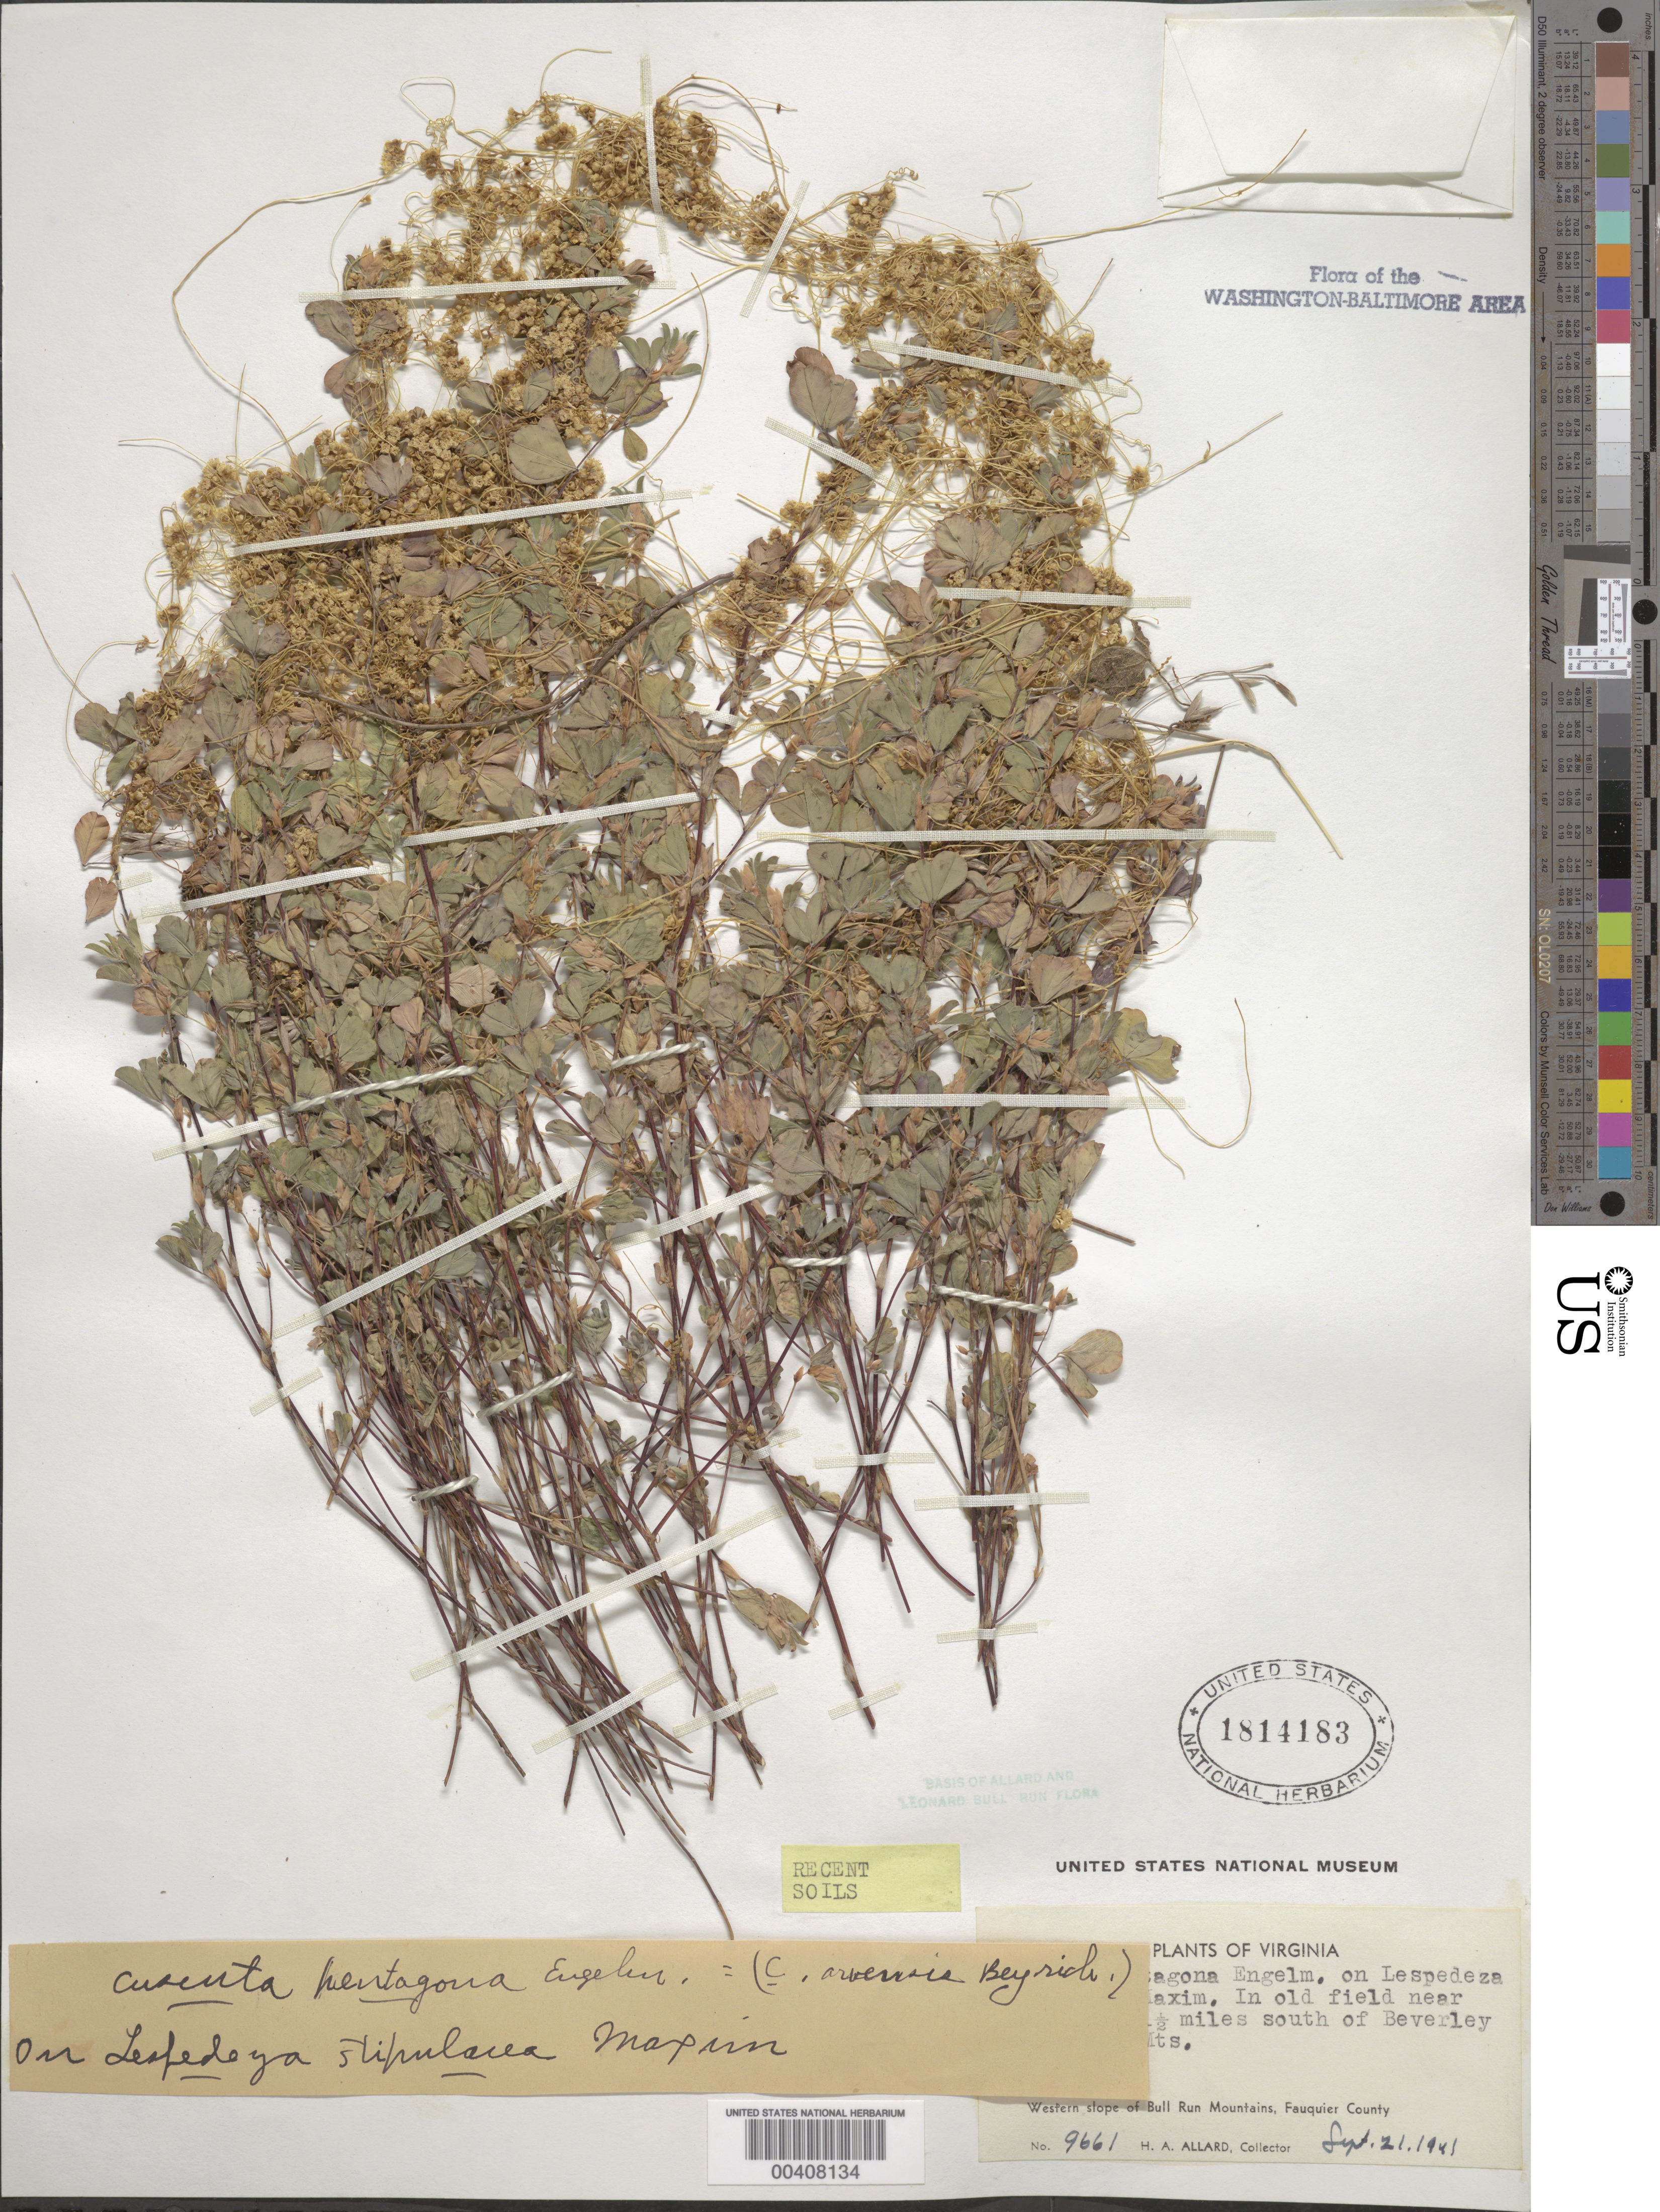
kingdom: Plantae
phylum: Tracheophyta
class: Magnoliopsida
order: Solanales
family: Convolvulaceae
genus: Cuscuta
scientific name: Cuscuta pentagona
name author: Engelm.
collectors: H. A. Allard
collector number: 9661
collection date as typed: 21 Sep 1941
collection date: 1941-09-21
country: United States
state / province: Virginia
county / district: Fauquier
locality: F Beverley Mill, Pond Mts.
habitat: Old field, recent soils, on Lespedeza stipulacea Maxim.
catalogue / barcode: US 1814183